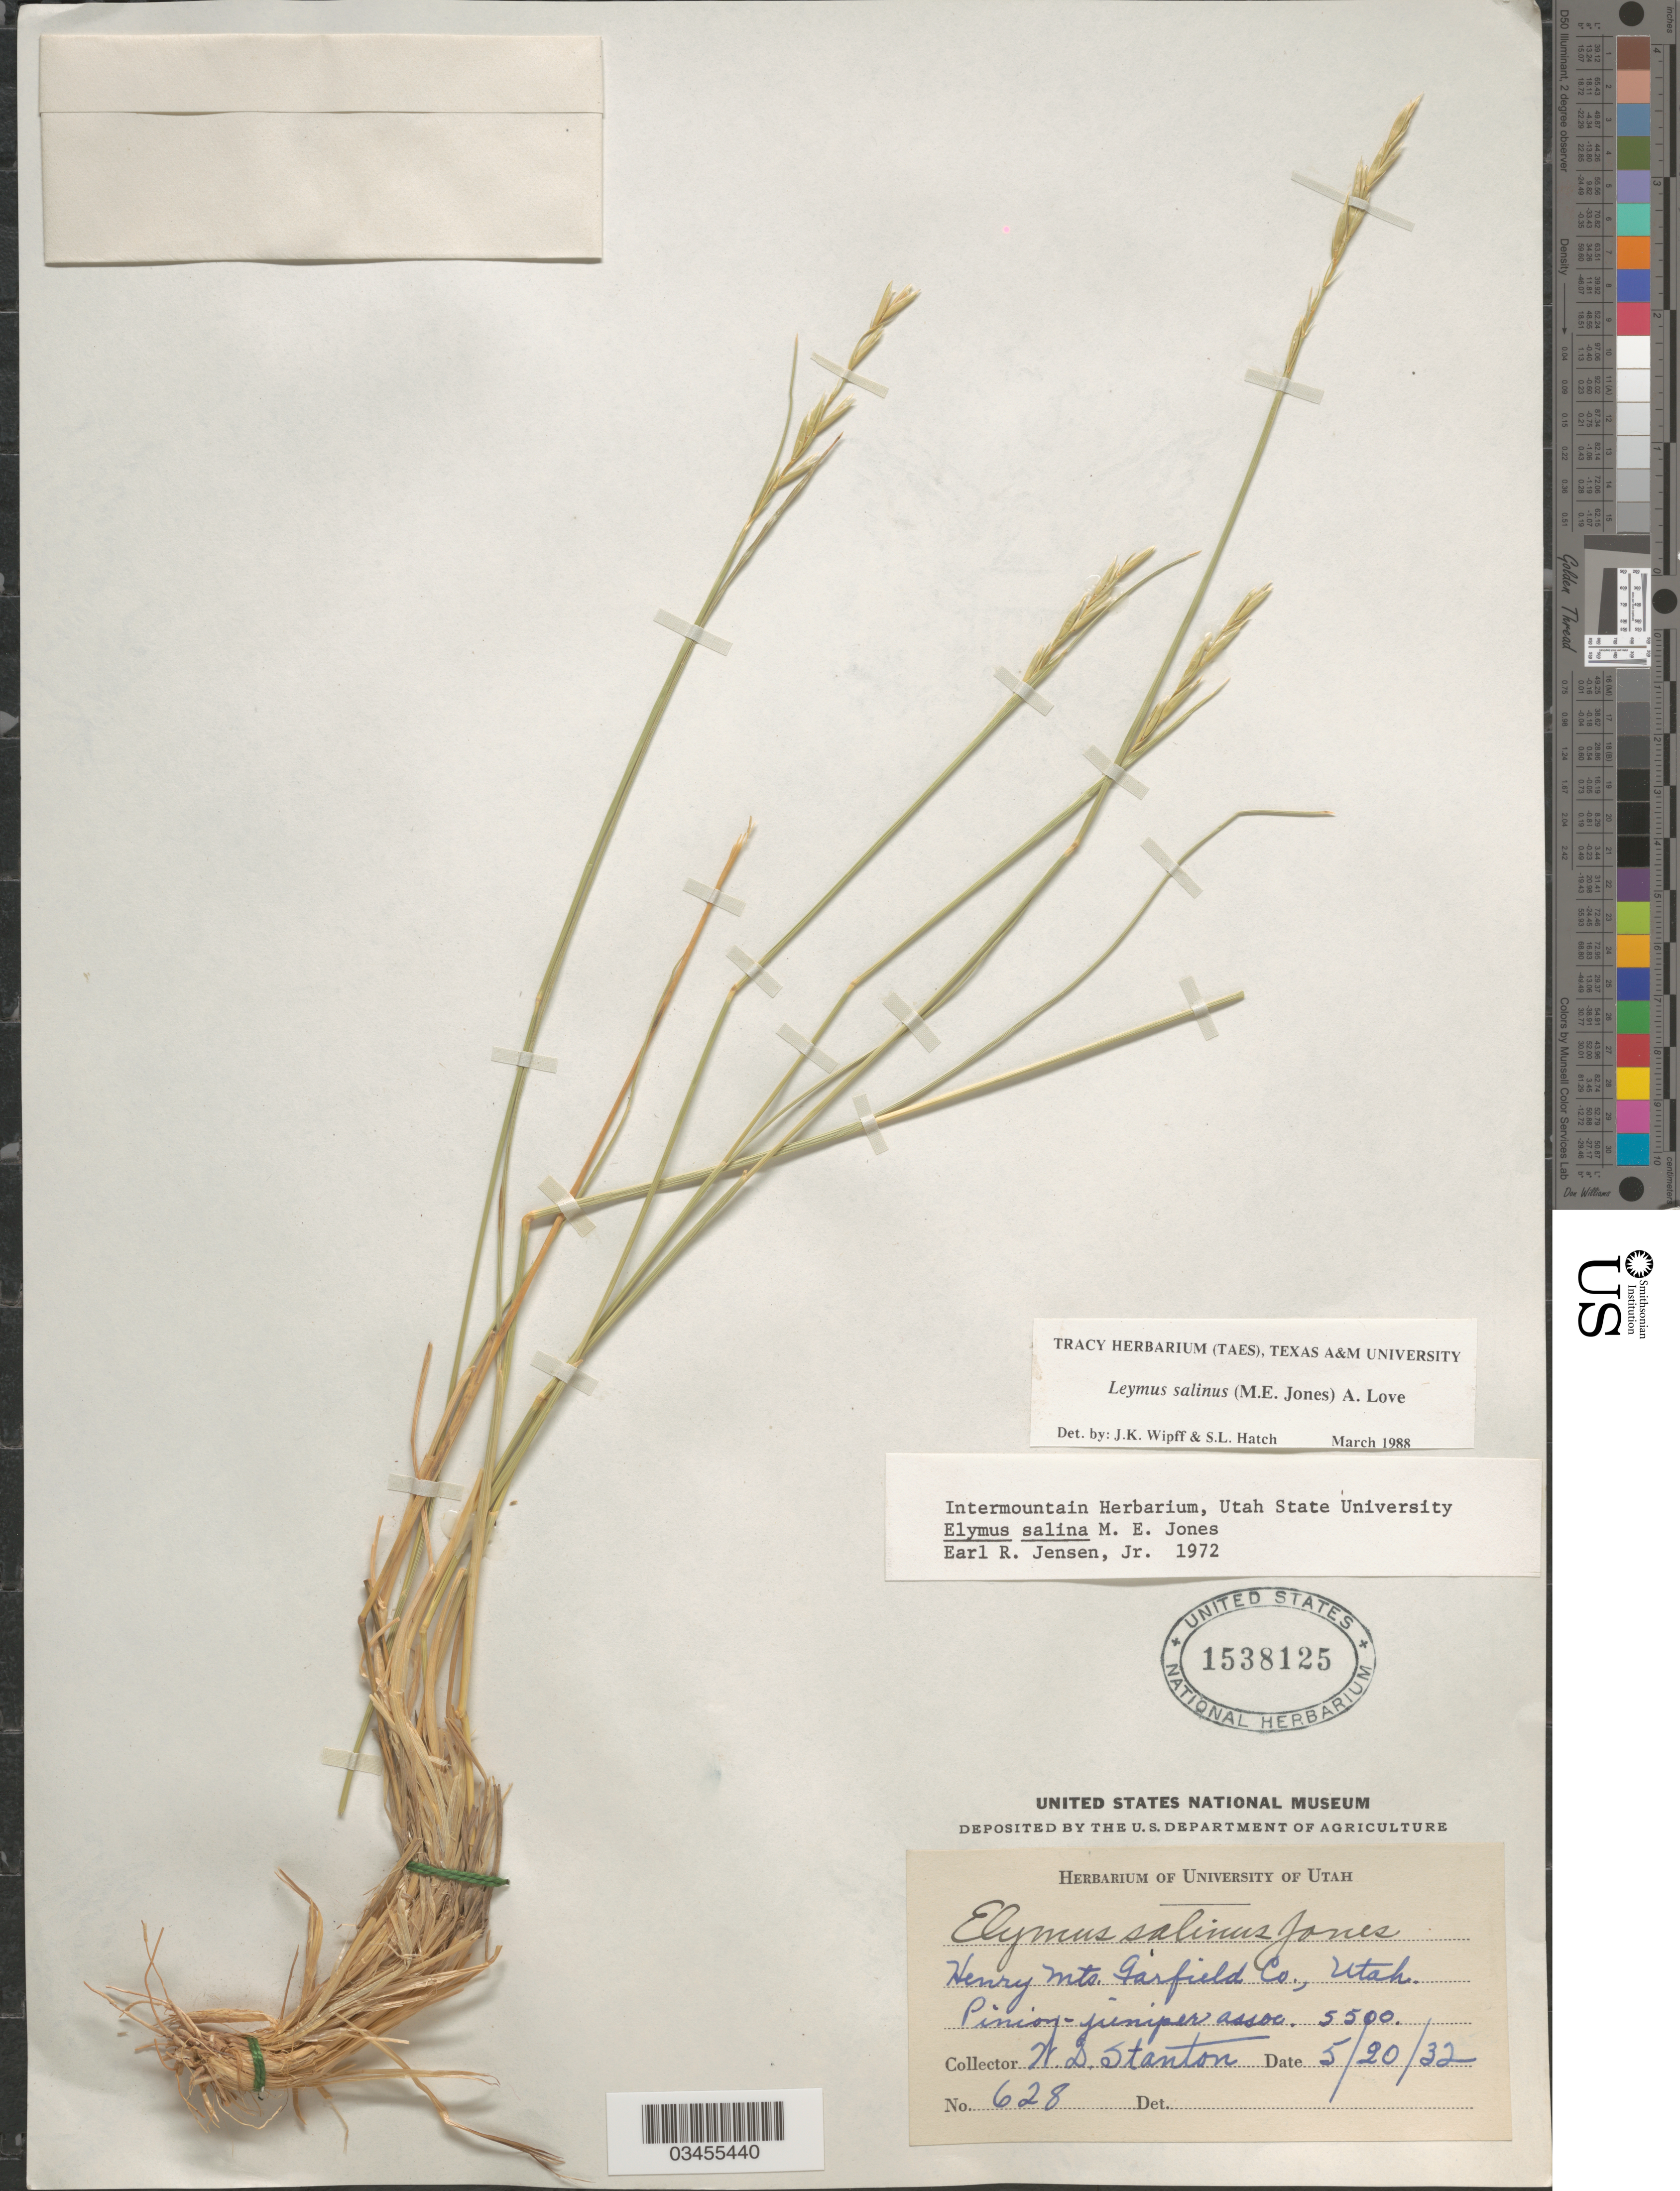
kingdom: Plantae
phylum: Tracheophyta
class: Liliopsida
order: Poales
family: Poaceae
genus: Leymus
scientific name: Leymus salina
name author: (M.E. Jones) Á. Löve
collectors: W. Stanton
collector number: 628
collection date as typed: Transcribed d/m/y: 20/5/32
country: United States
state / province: Utah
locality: Henry Mts. Garfield Co.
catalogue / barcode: US 1538125